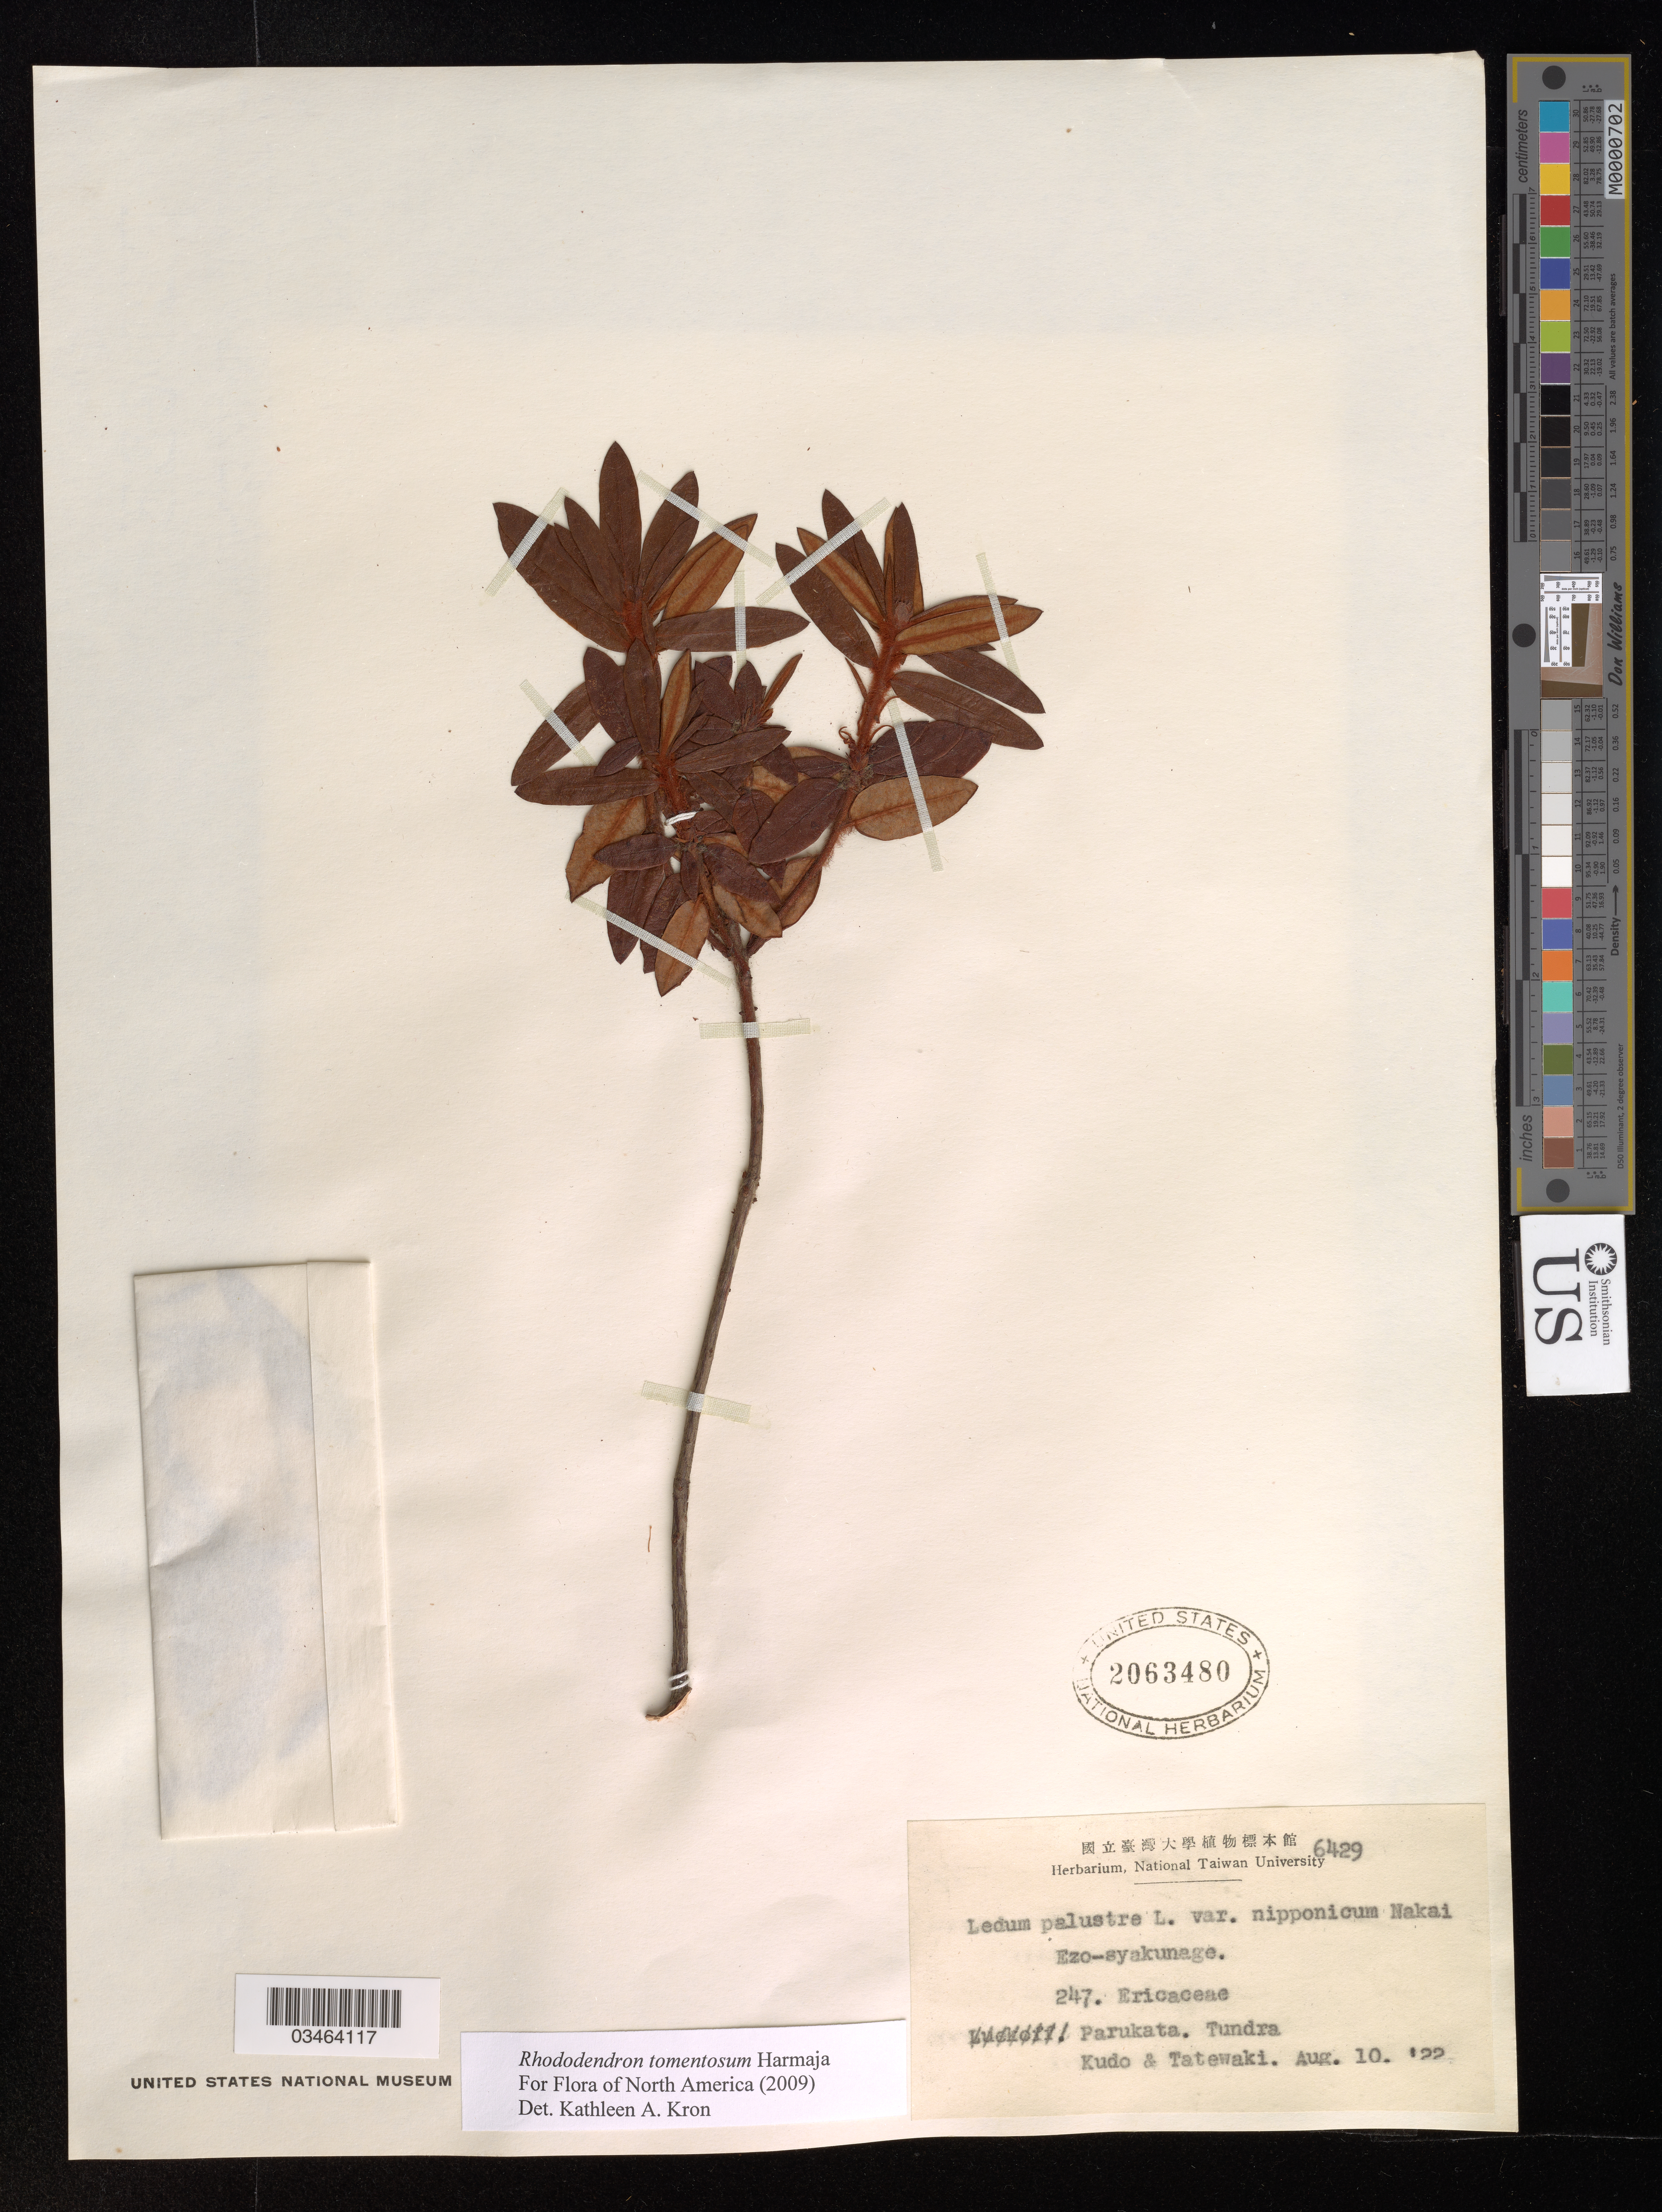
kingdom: Plantae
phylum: Tracheophyta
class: Magnoliopsida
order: Ericales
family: Ericaceae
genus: Rhododendron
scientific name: Rhododendron tomentosum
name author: Harmaja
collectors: Kudo & M. Tatewaki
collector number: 247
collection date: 1922-08-10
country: Taiwan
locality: Parukata. Tundra.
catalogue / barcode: US 2063480